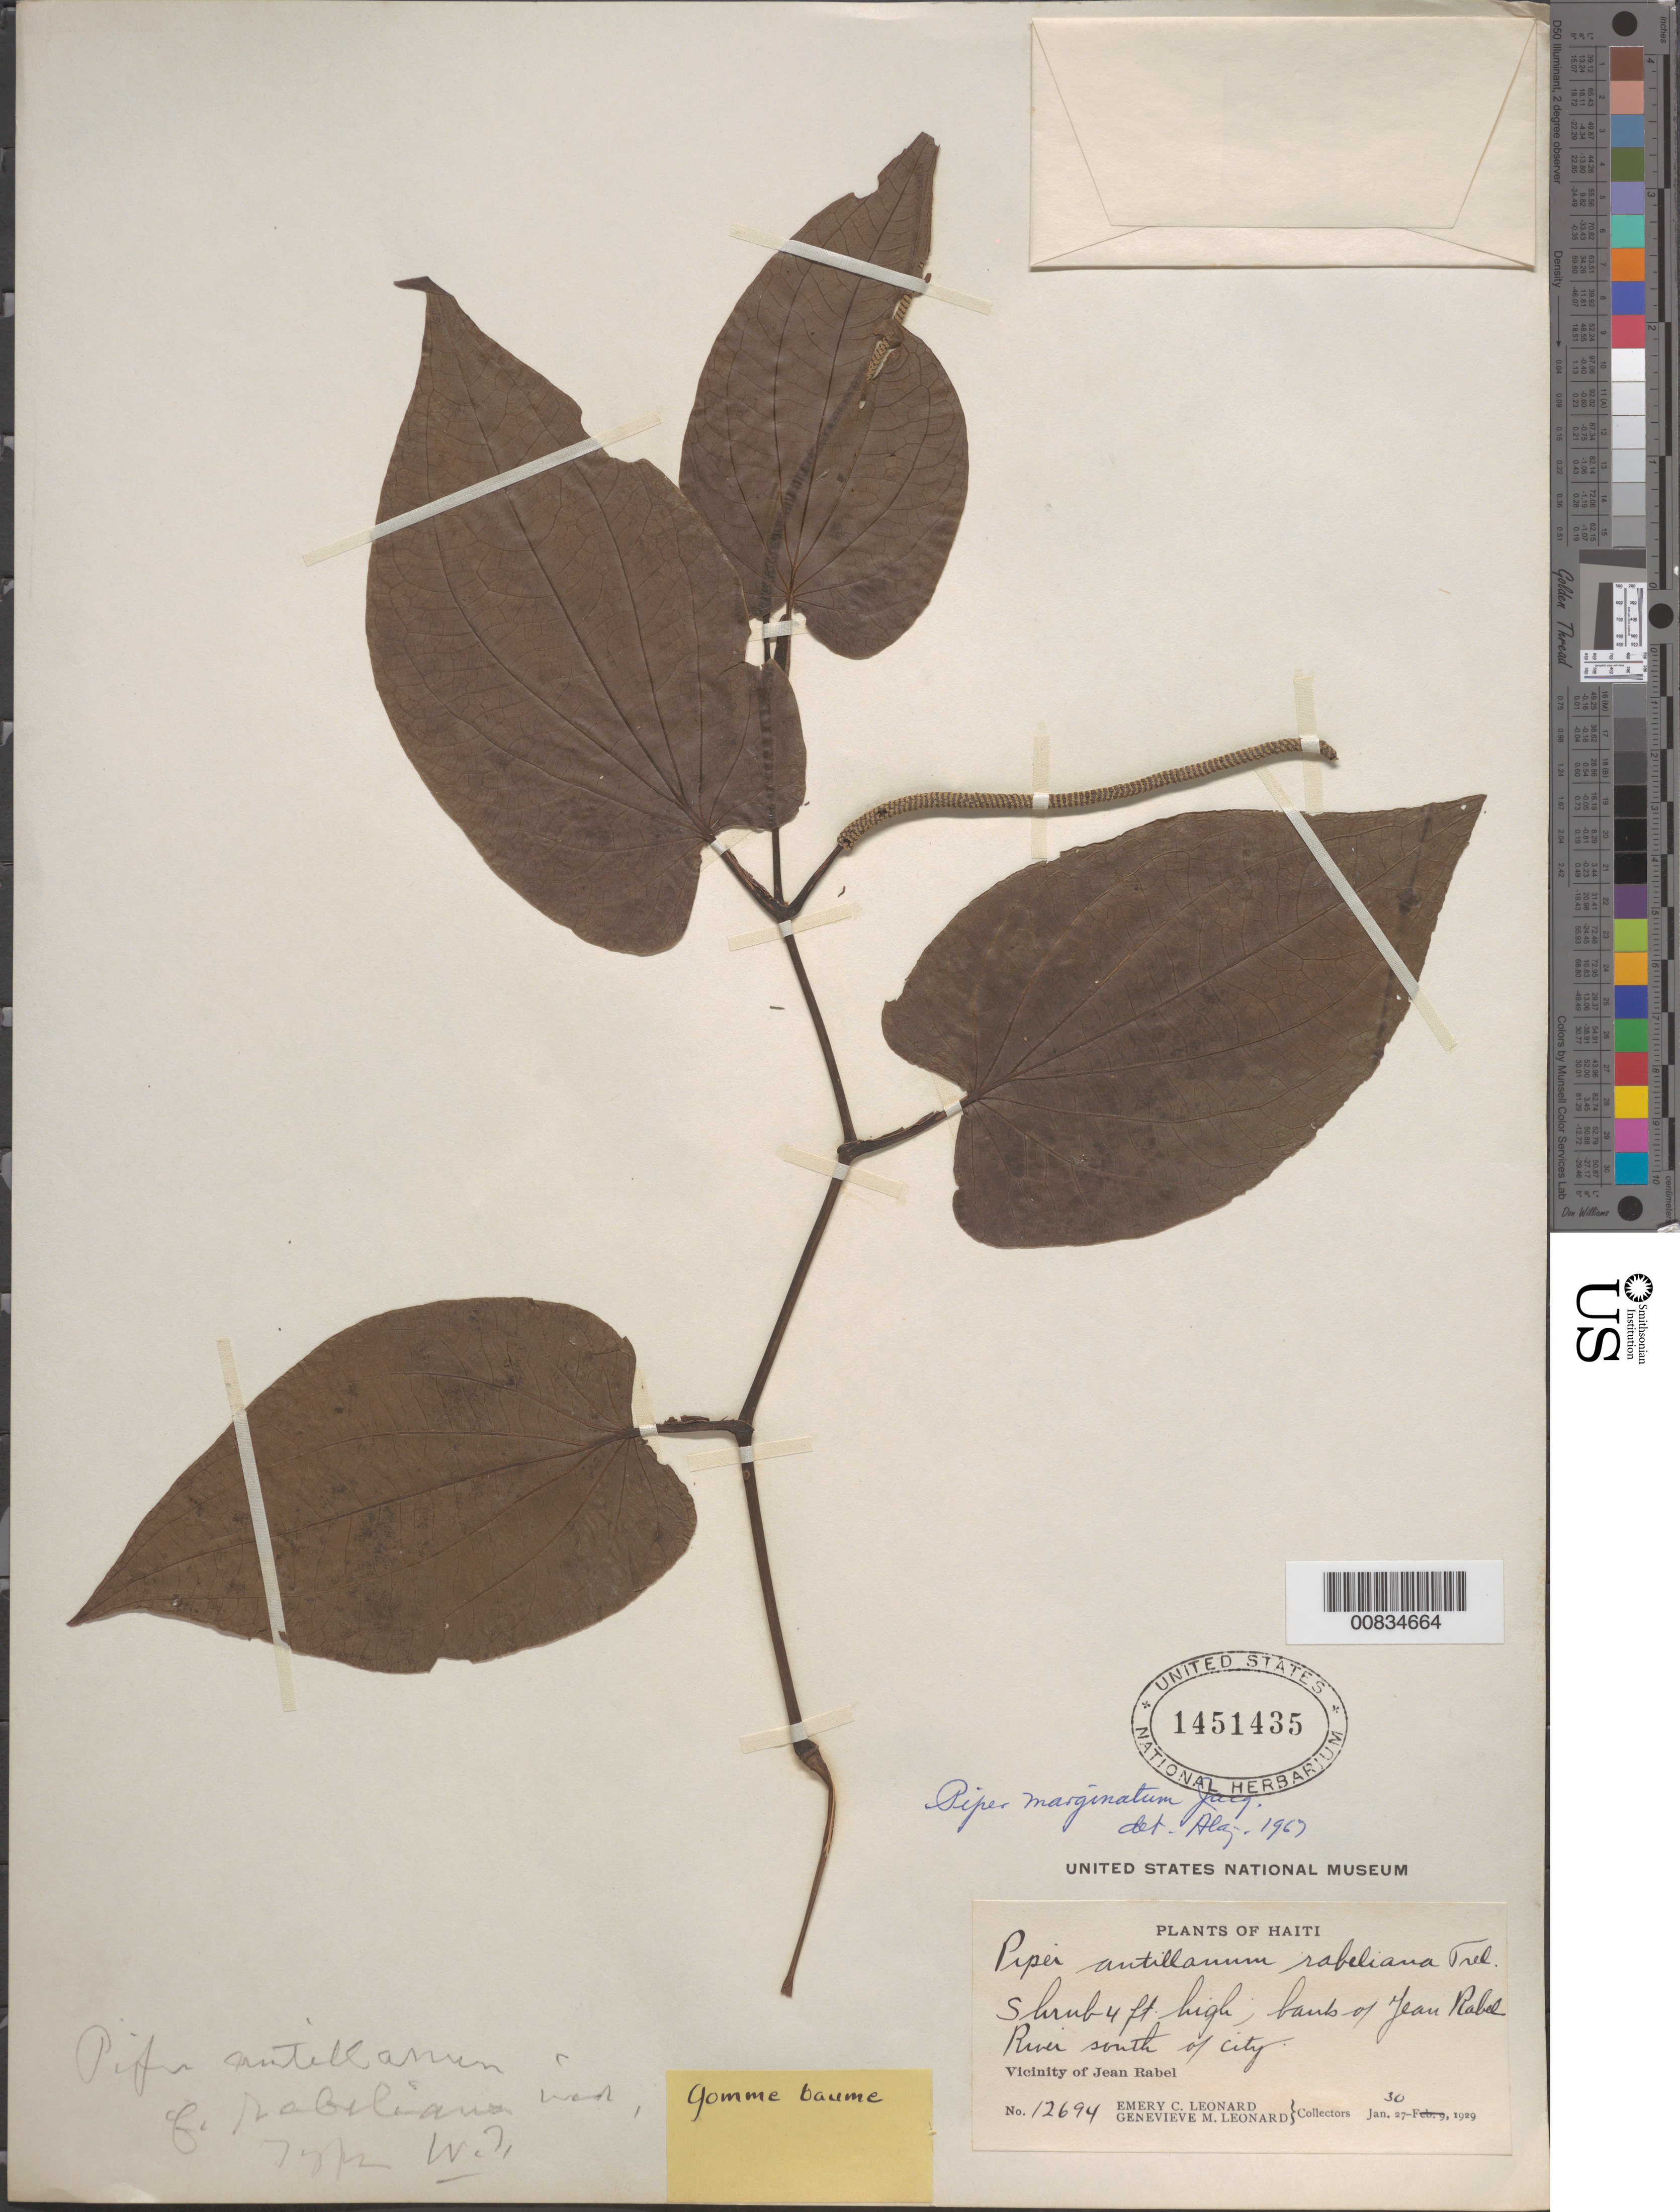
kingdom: Plantae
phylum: Tracheophyta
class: Magnoliopsida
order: Piperales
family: Piperaceae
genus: Piper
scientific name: Piper marginatum var. domatiiferum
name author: Trel.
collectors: E. C. Leonard & G. M. Leonard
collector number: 12694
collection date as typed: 30 Jan 1929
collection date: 1929-01-30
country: Haiti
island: Hispaniola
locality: Vicinity of Jean Rabel. Banks of Jean Rabel River south of city.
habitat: Banks of river.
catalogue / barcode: US 1451435